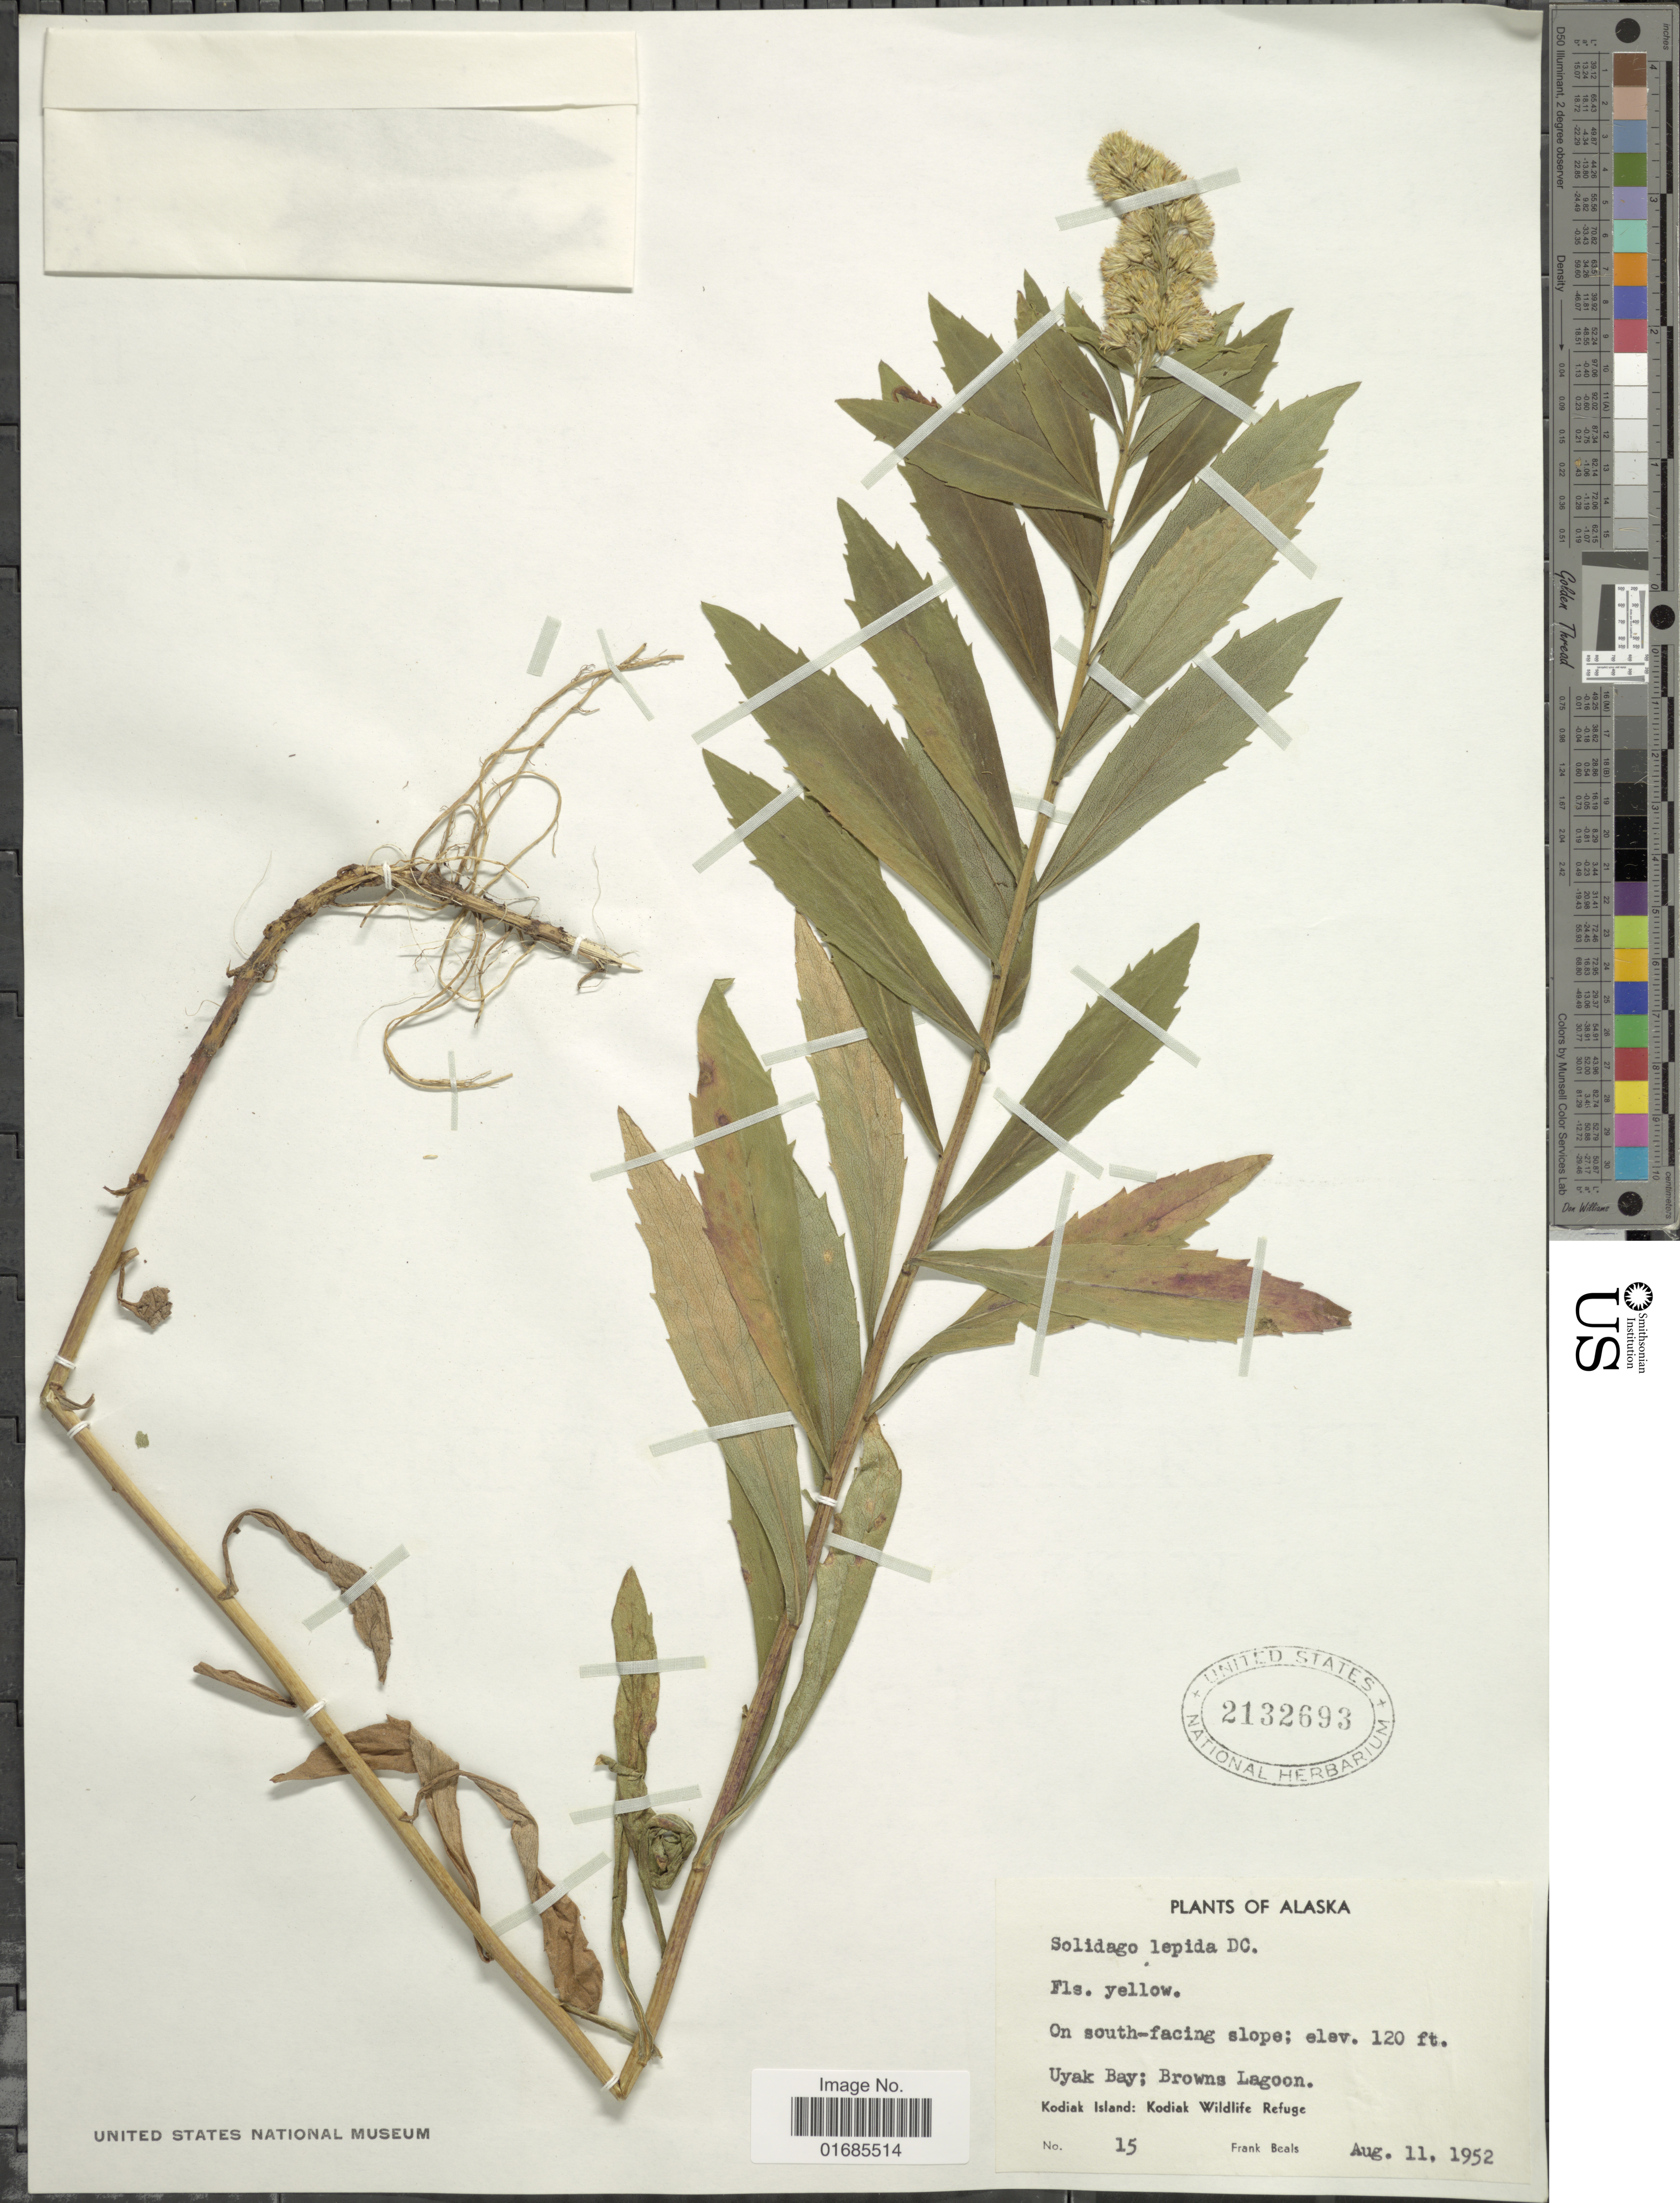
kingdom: Plantae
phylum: Tracheophyta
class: Magnoliopsida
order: Asterales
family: Asteraceae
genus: Solidago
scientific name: Solidago canadensis var. salebrosa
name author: (Piper) M.E. Jones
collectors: F. Beals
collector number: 15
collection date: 1952-08-11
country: United States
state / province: Alaska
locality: Uyak Bay, Browns Lagoon, Kodiak Island, Kodiak Wildlife Refuge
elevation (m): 37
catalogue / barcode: US 2132693